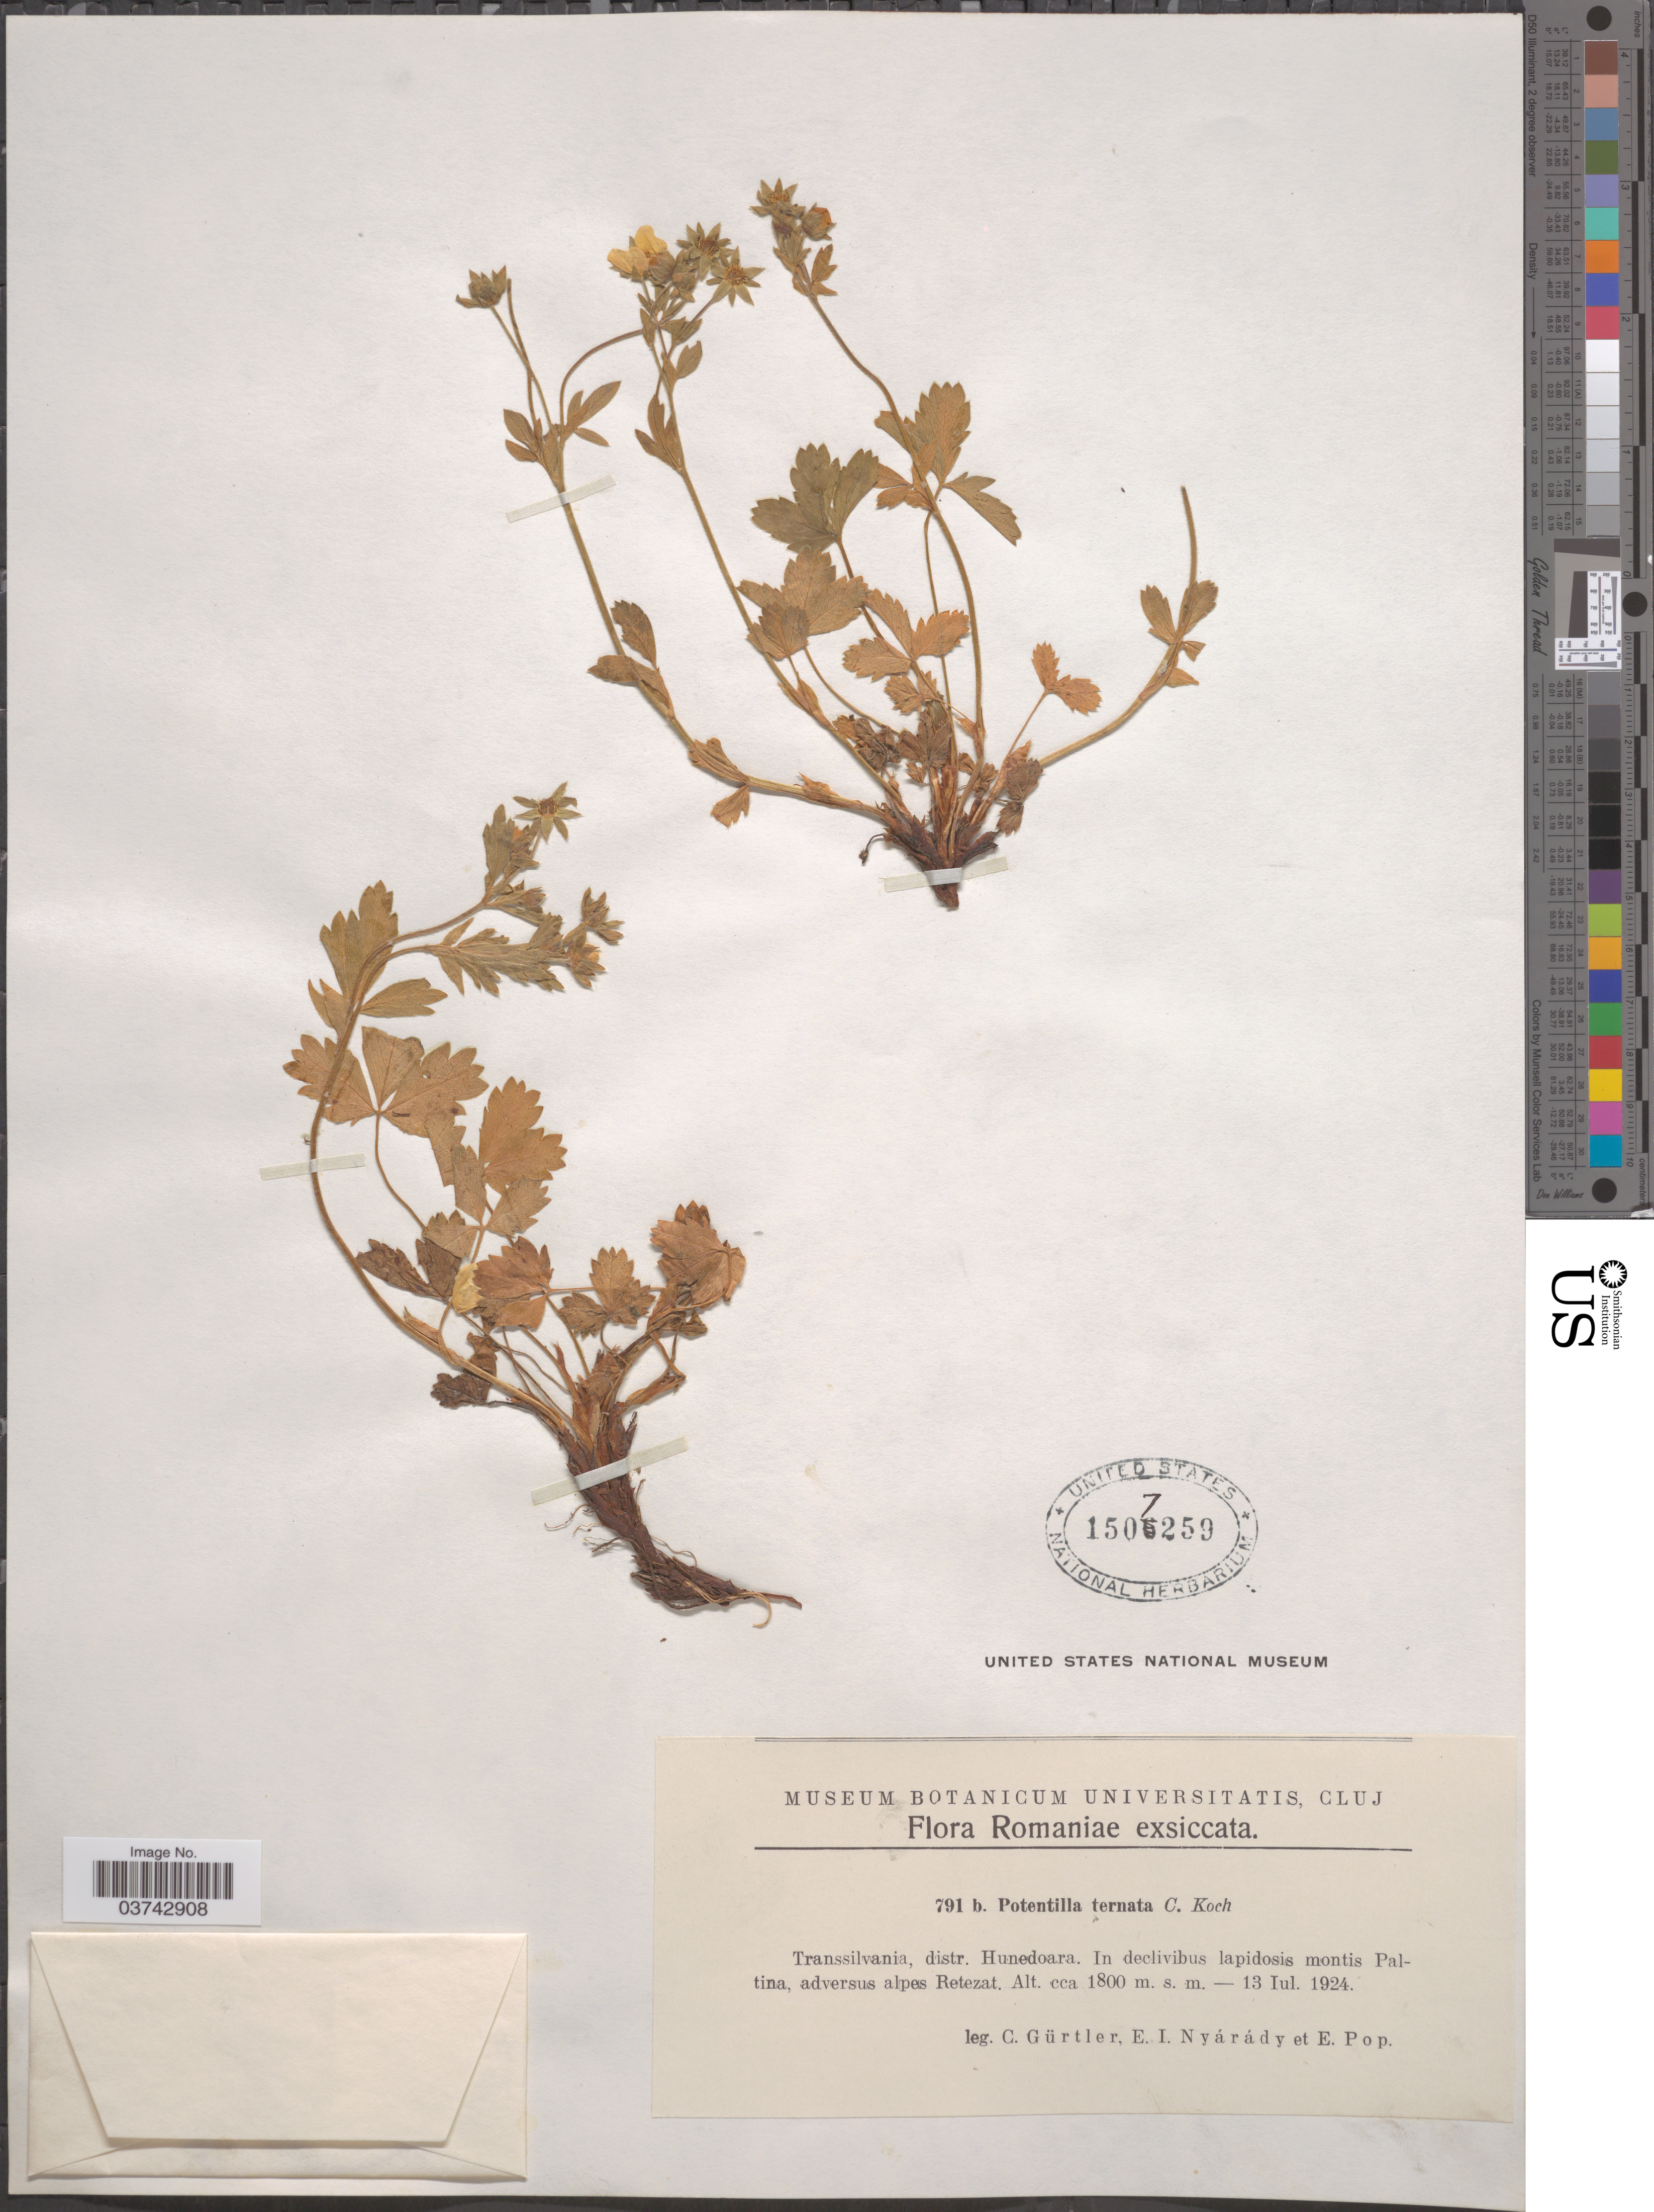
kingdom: Plantae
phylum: Tracheophyta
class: Magnoliopsida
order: Rosales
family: Rosaceae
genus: Potentilla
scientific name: Potentilla ternata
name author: K. Koch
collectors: C. Gürtler, E. Nyárády & E. Pop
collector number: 791b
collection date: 1924-07-13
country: Romania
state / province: Hunedoara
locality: Transsilvania, distr. Hunedoara. In declivibus lapidosis montis Paltina, adversus alpes Retezat.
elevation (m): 1800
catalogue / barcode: US 1507259